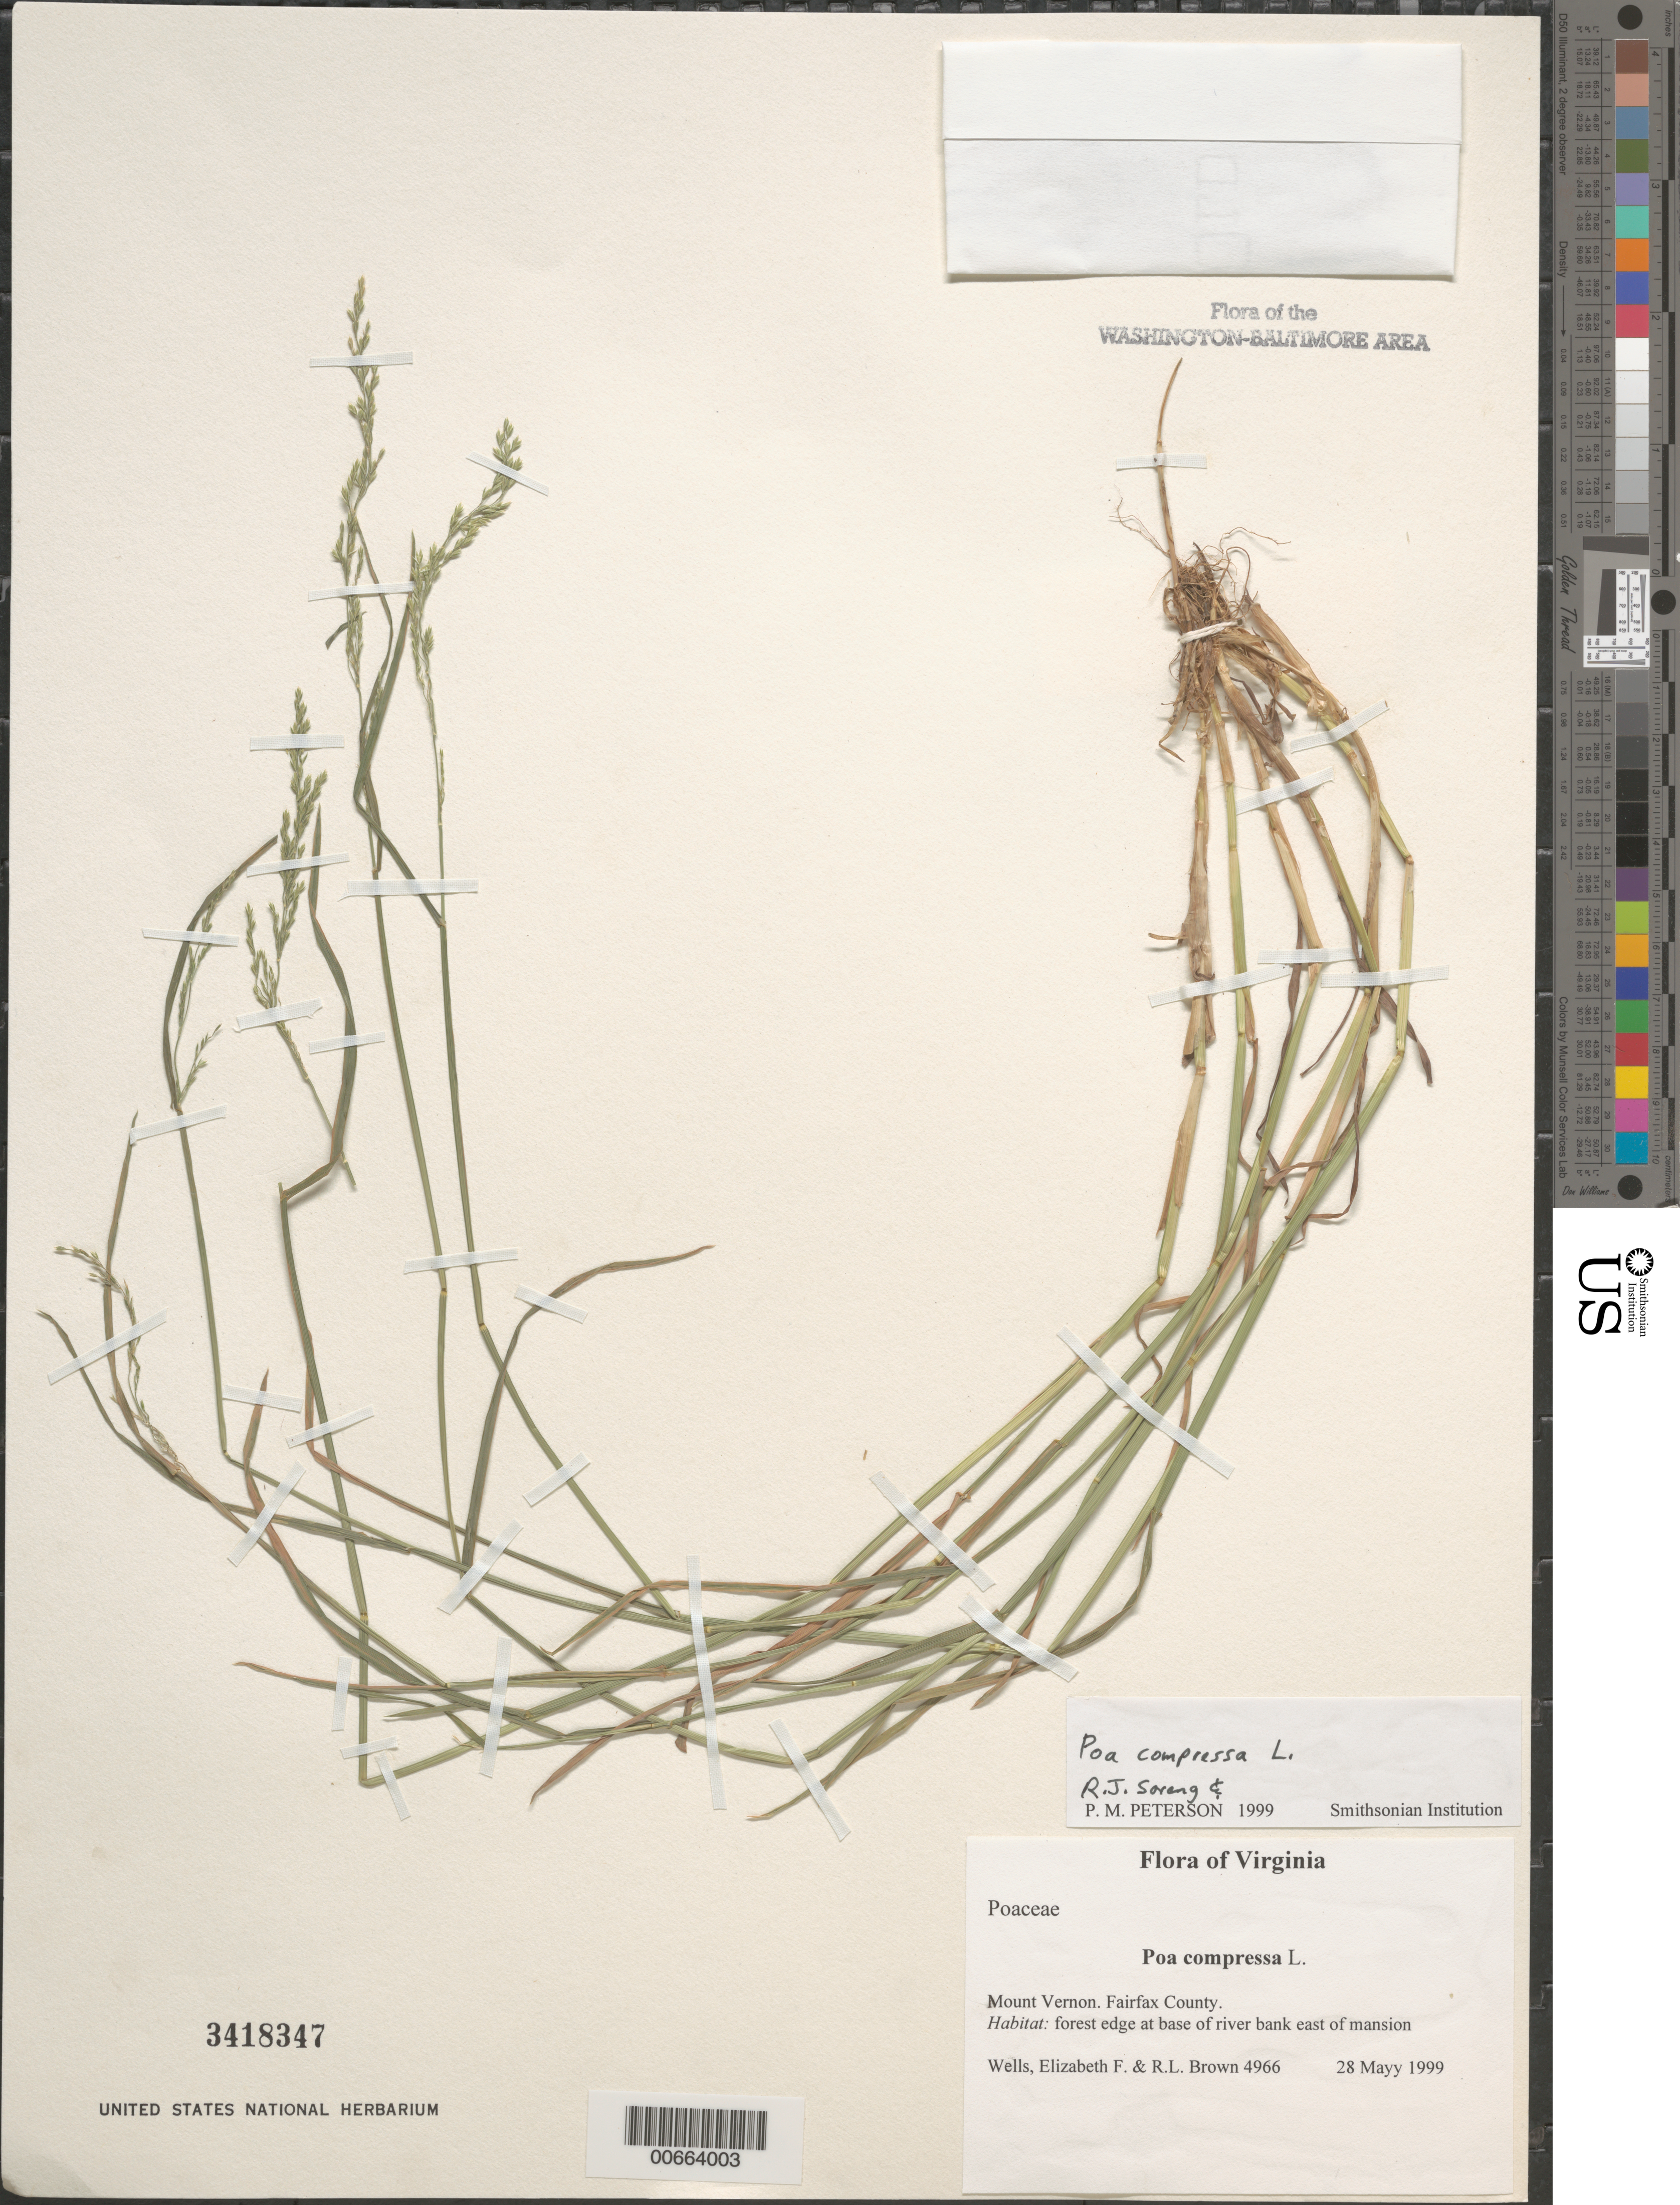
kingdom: Plantae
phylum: Tracheophyta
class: Liliopsida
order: Poales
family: Poaceae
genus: Poa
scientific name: Poa compressa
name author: L.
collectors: E. F. Wells & R. L. Brown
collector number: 4966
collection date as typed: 28 May 1999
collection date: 1999-05-28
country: United States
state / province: Virginia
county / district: Fairfax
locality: Mount Vernon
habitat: forest edge at base of river bank east of mansion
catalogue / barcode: US 3418347